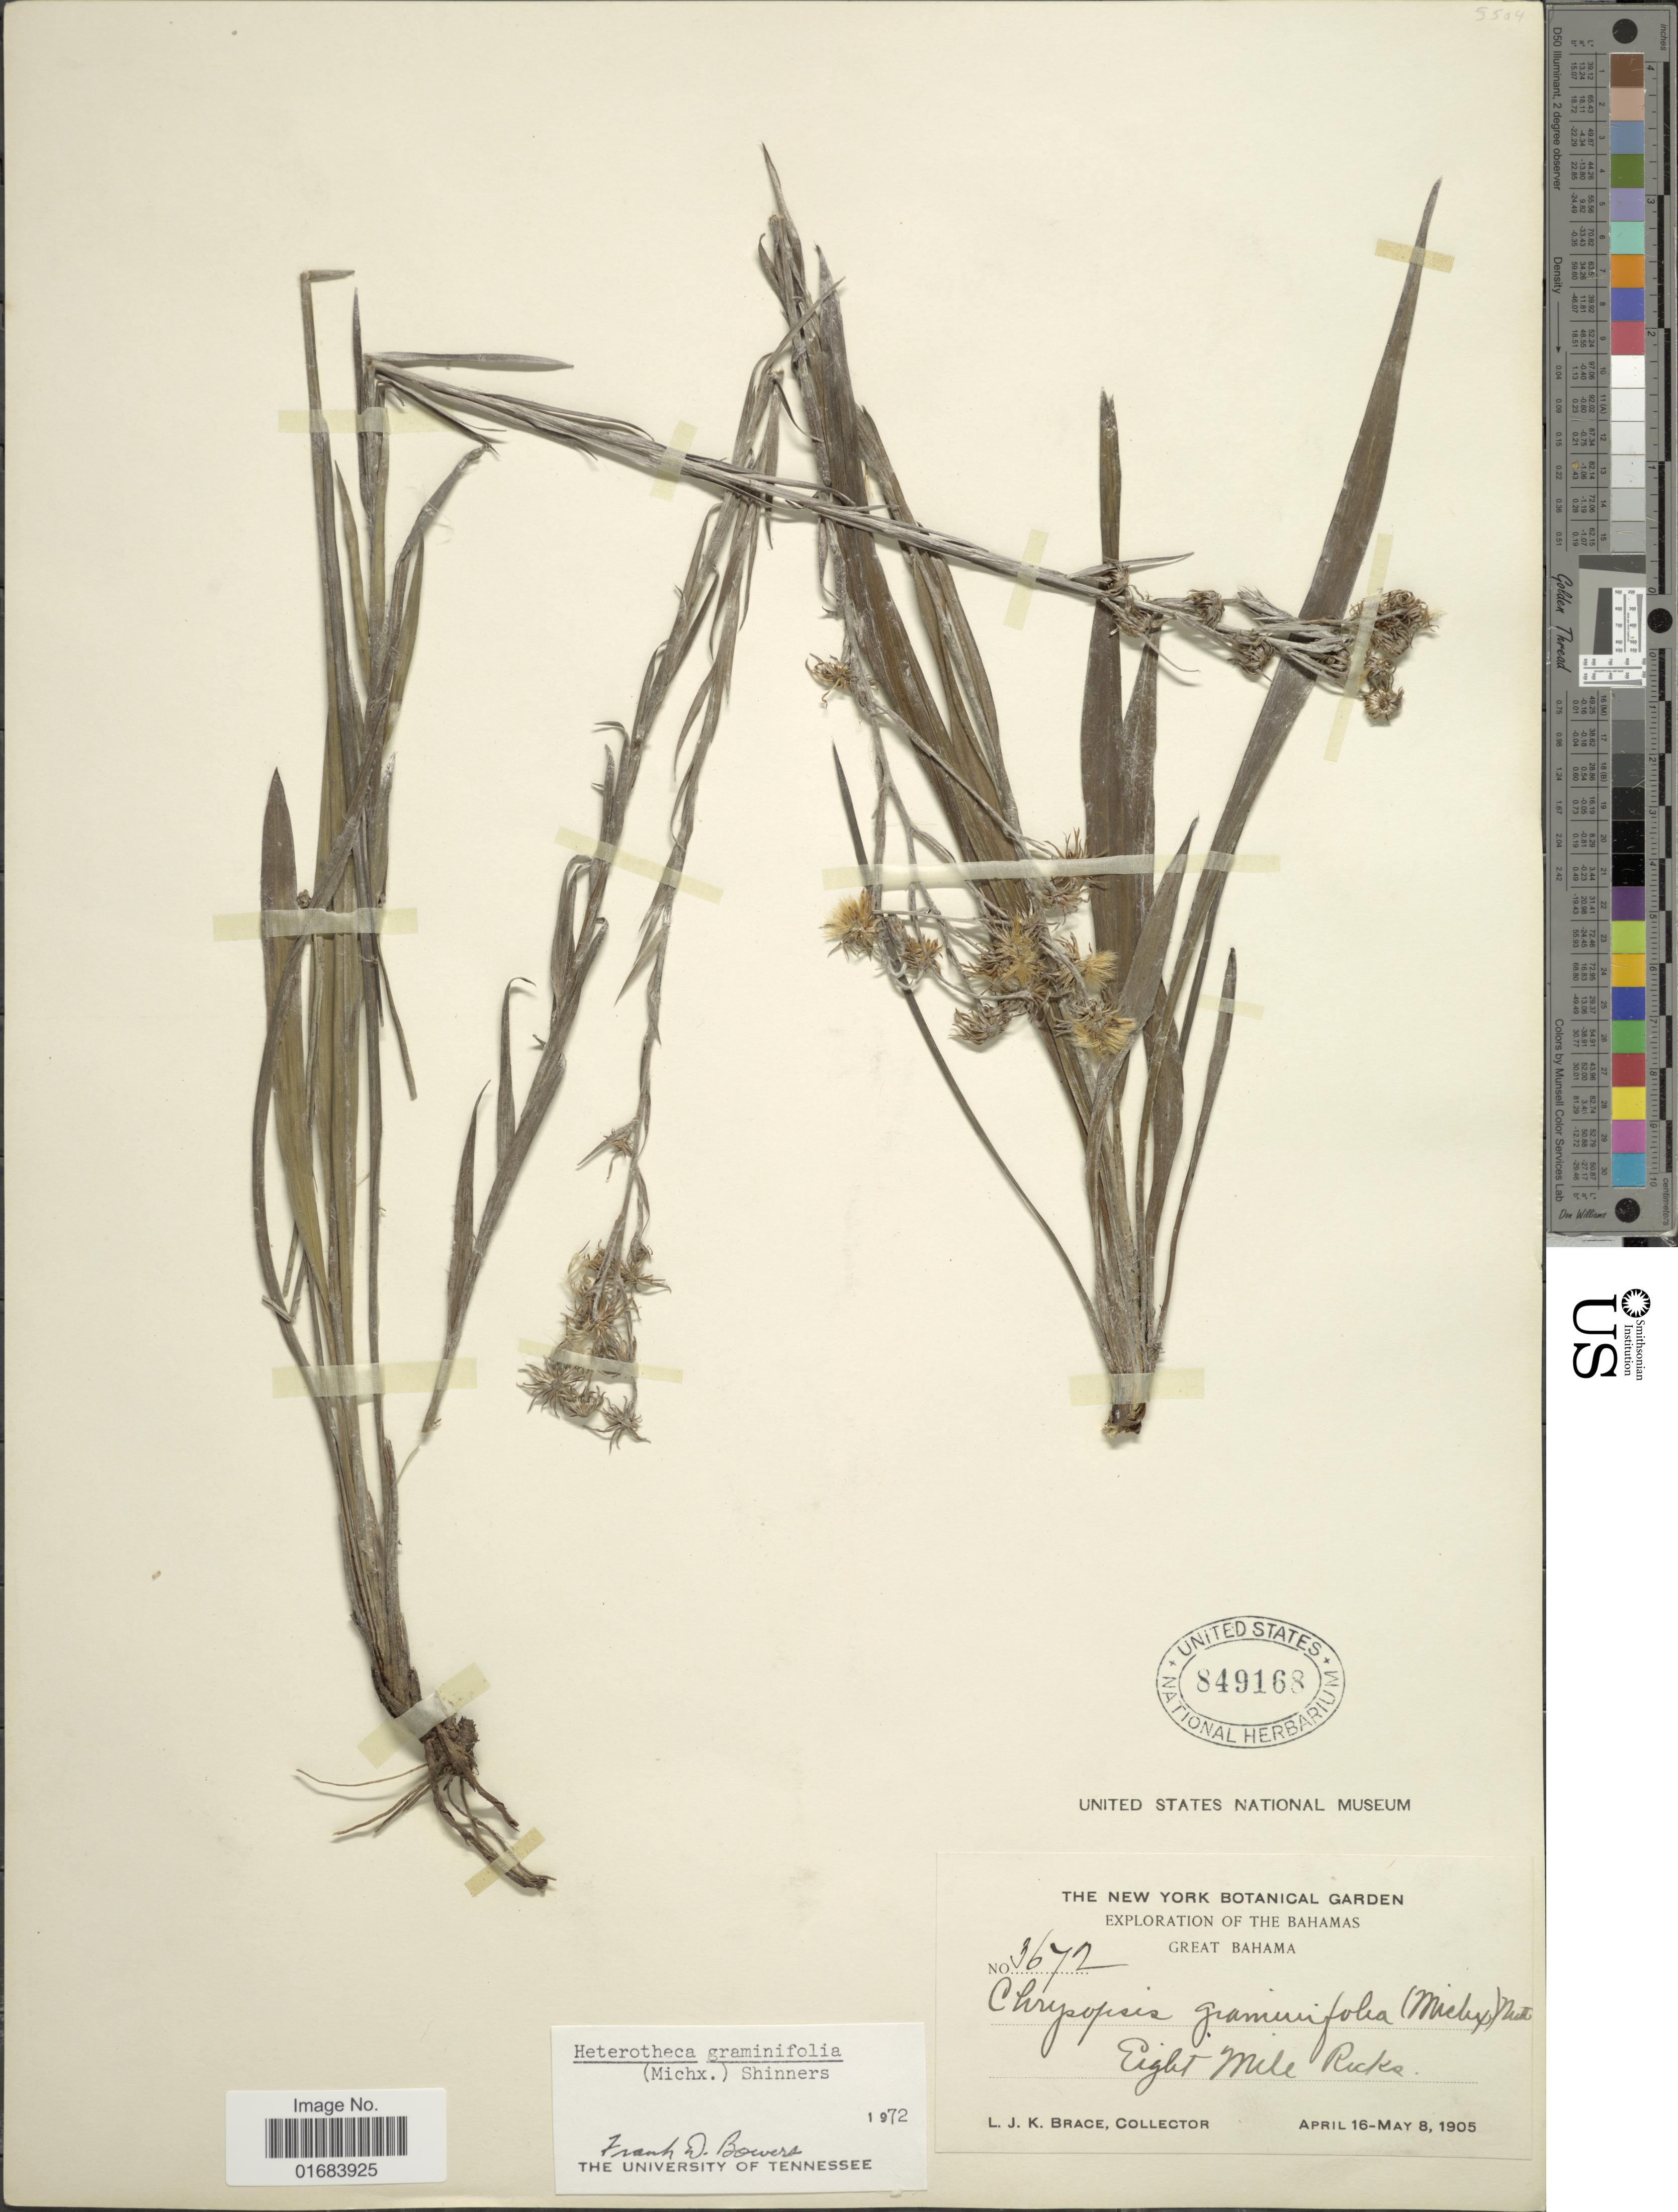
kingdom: Plantae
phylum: Tracheophyta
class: Magnoliopsida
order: Asterales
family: Asteraceae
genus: Pityopsis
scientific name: Pityopsis graminifolia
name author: (Michx.) Nutt.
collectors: L. J. K. Brace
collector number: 3672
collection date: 1905-04-16/1905-05-08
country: Bahamas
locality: The Bahamas, Great Bahama, Eight Mile Rocks.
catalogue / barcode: US 849163